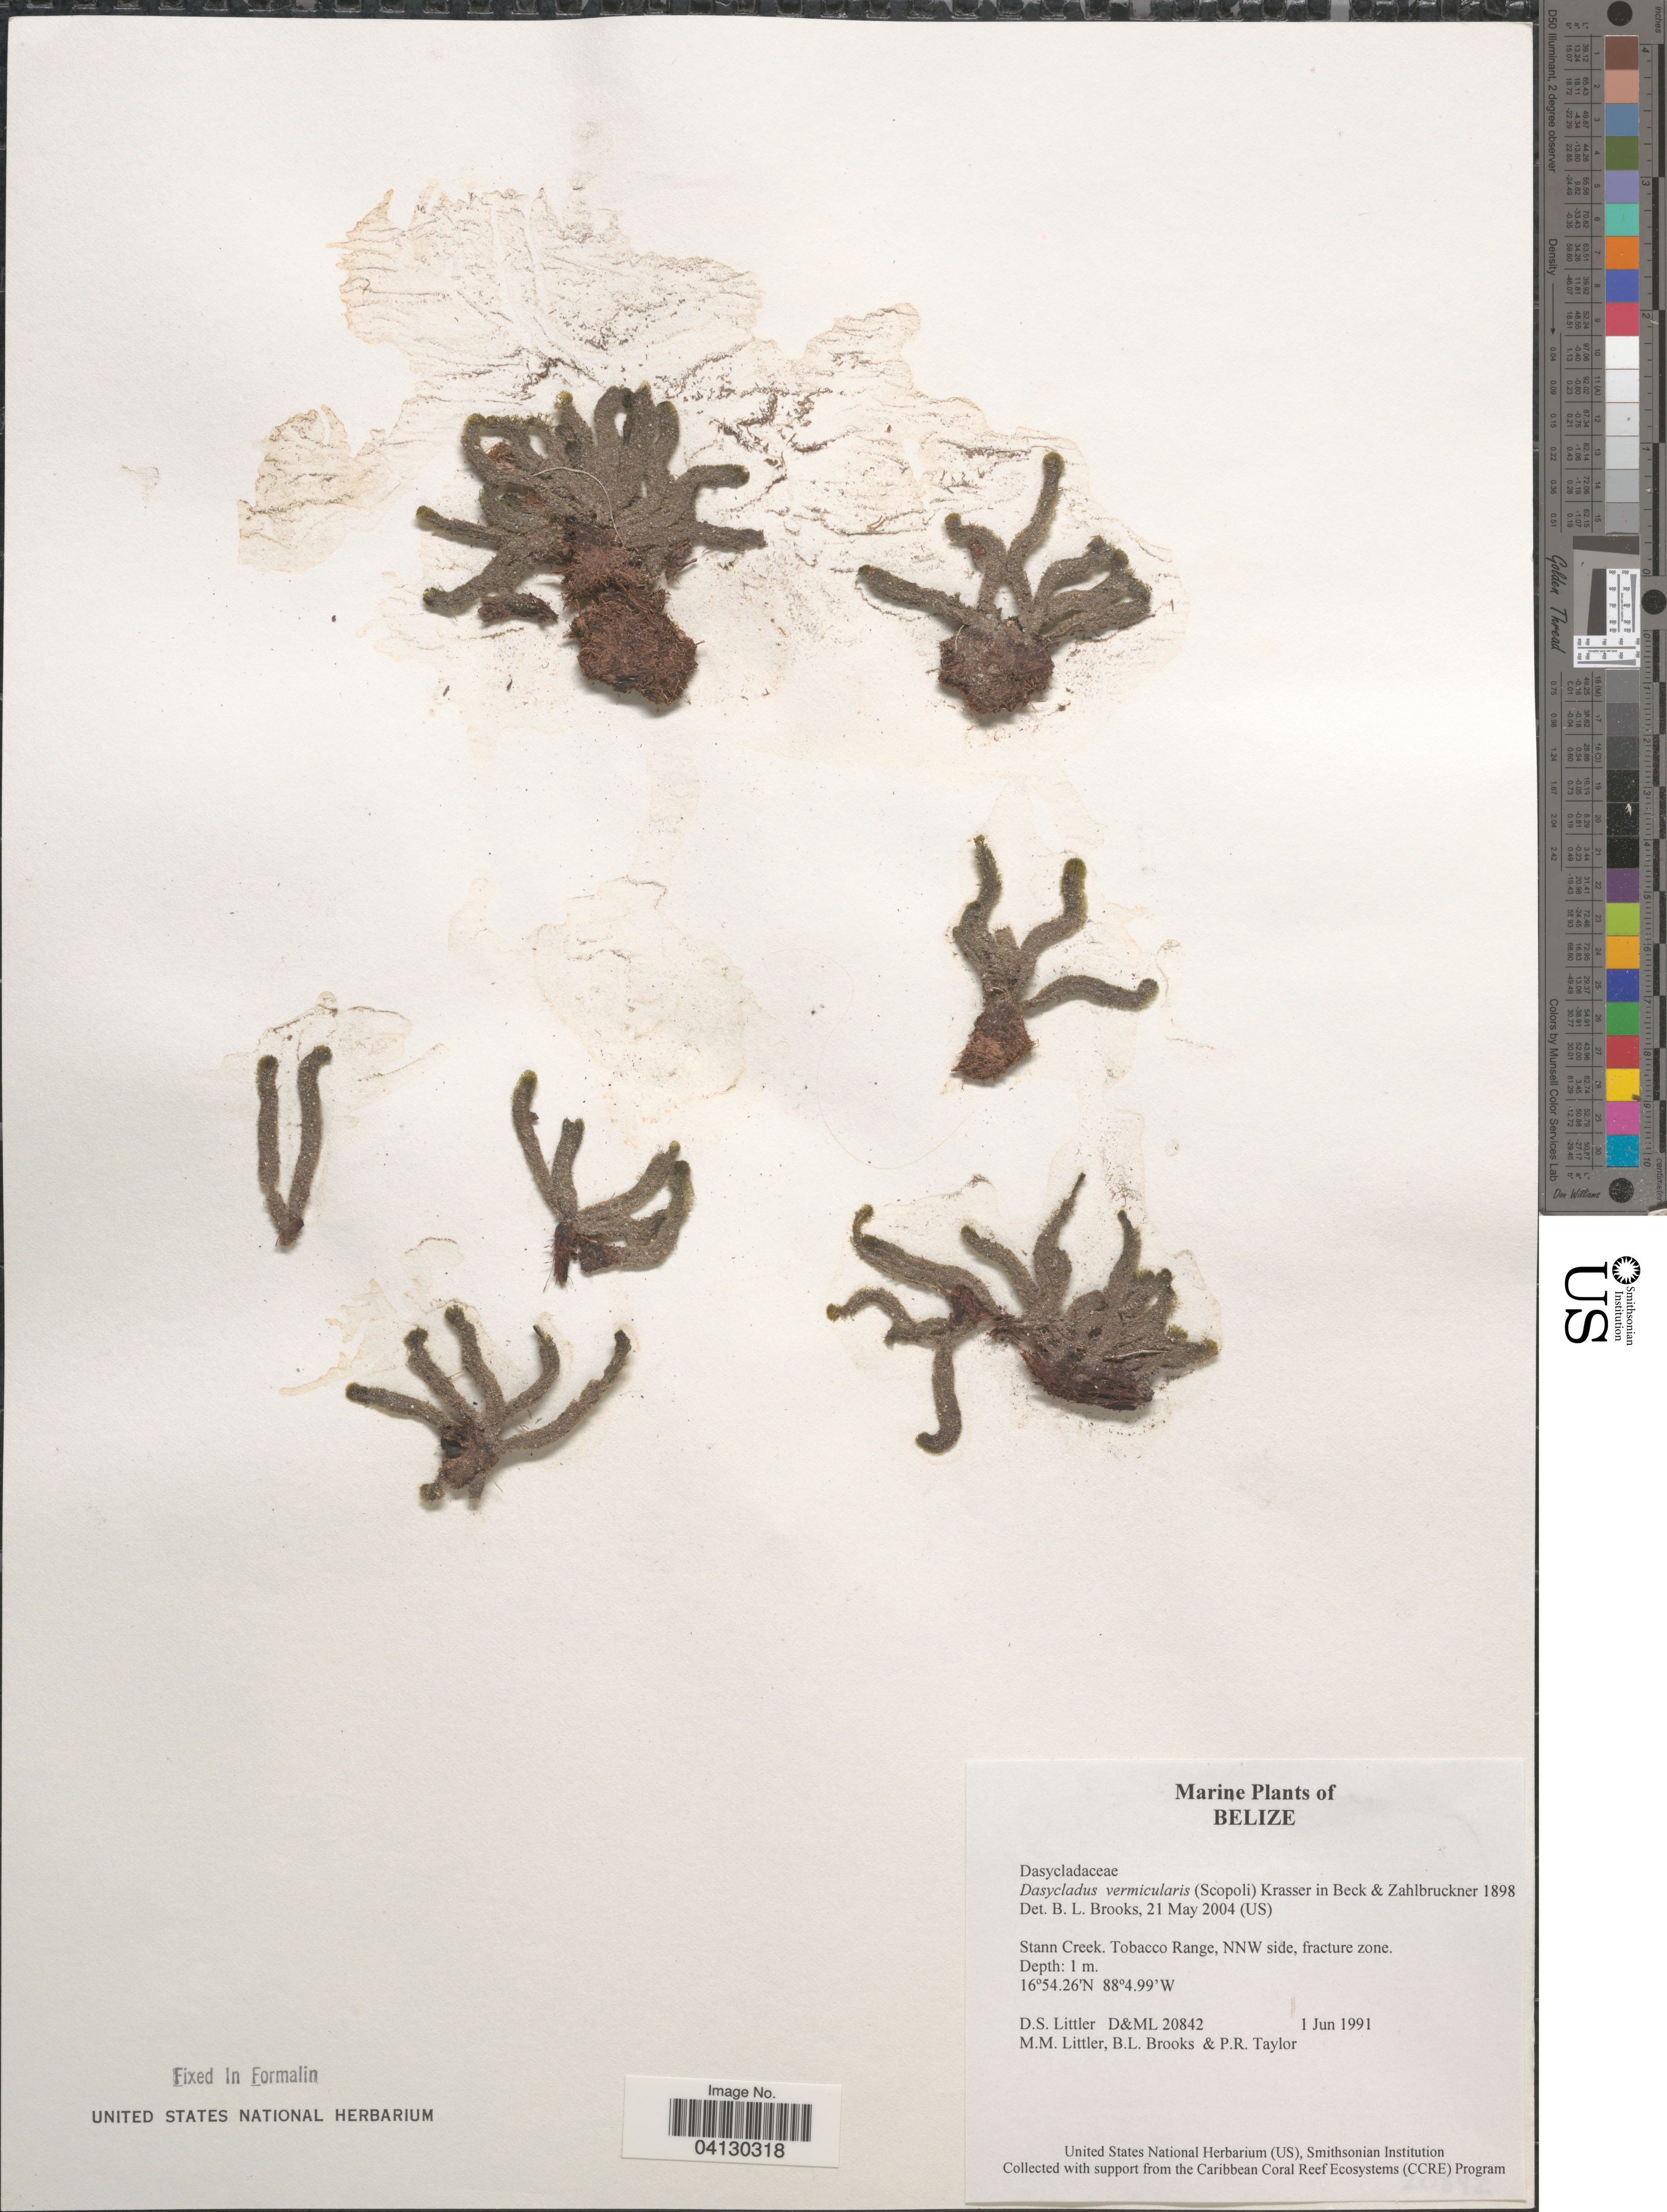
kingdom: Plantae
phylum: Chlorophyta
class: Ulvophyceae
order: Dasycladales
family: Dasycladaceae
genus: Dasycladus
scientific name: Dasycladus vermicularis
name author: (Scop.) Krasser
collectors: D. S. Littler, B. Brooks & P. R. Taylor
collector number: D&ML20842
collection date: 1991-06-01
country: Belize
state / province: Stann Creek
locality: Tobacco Range, NNW side, fracture zone.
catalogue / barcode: US 328946